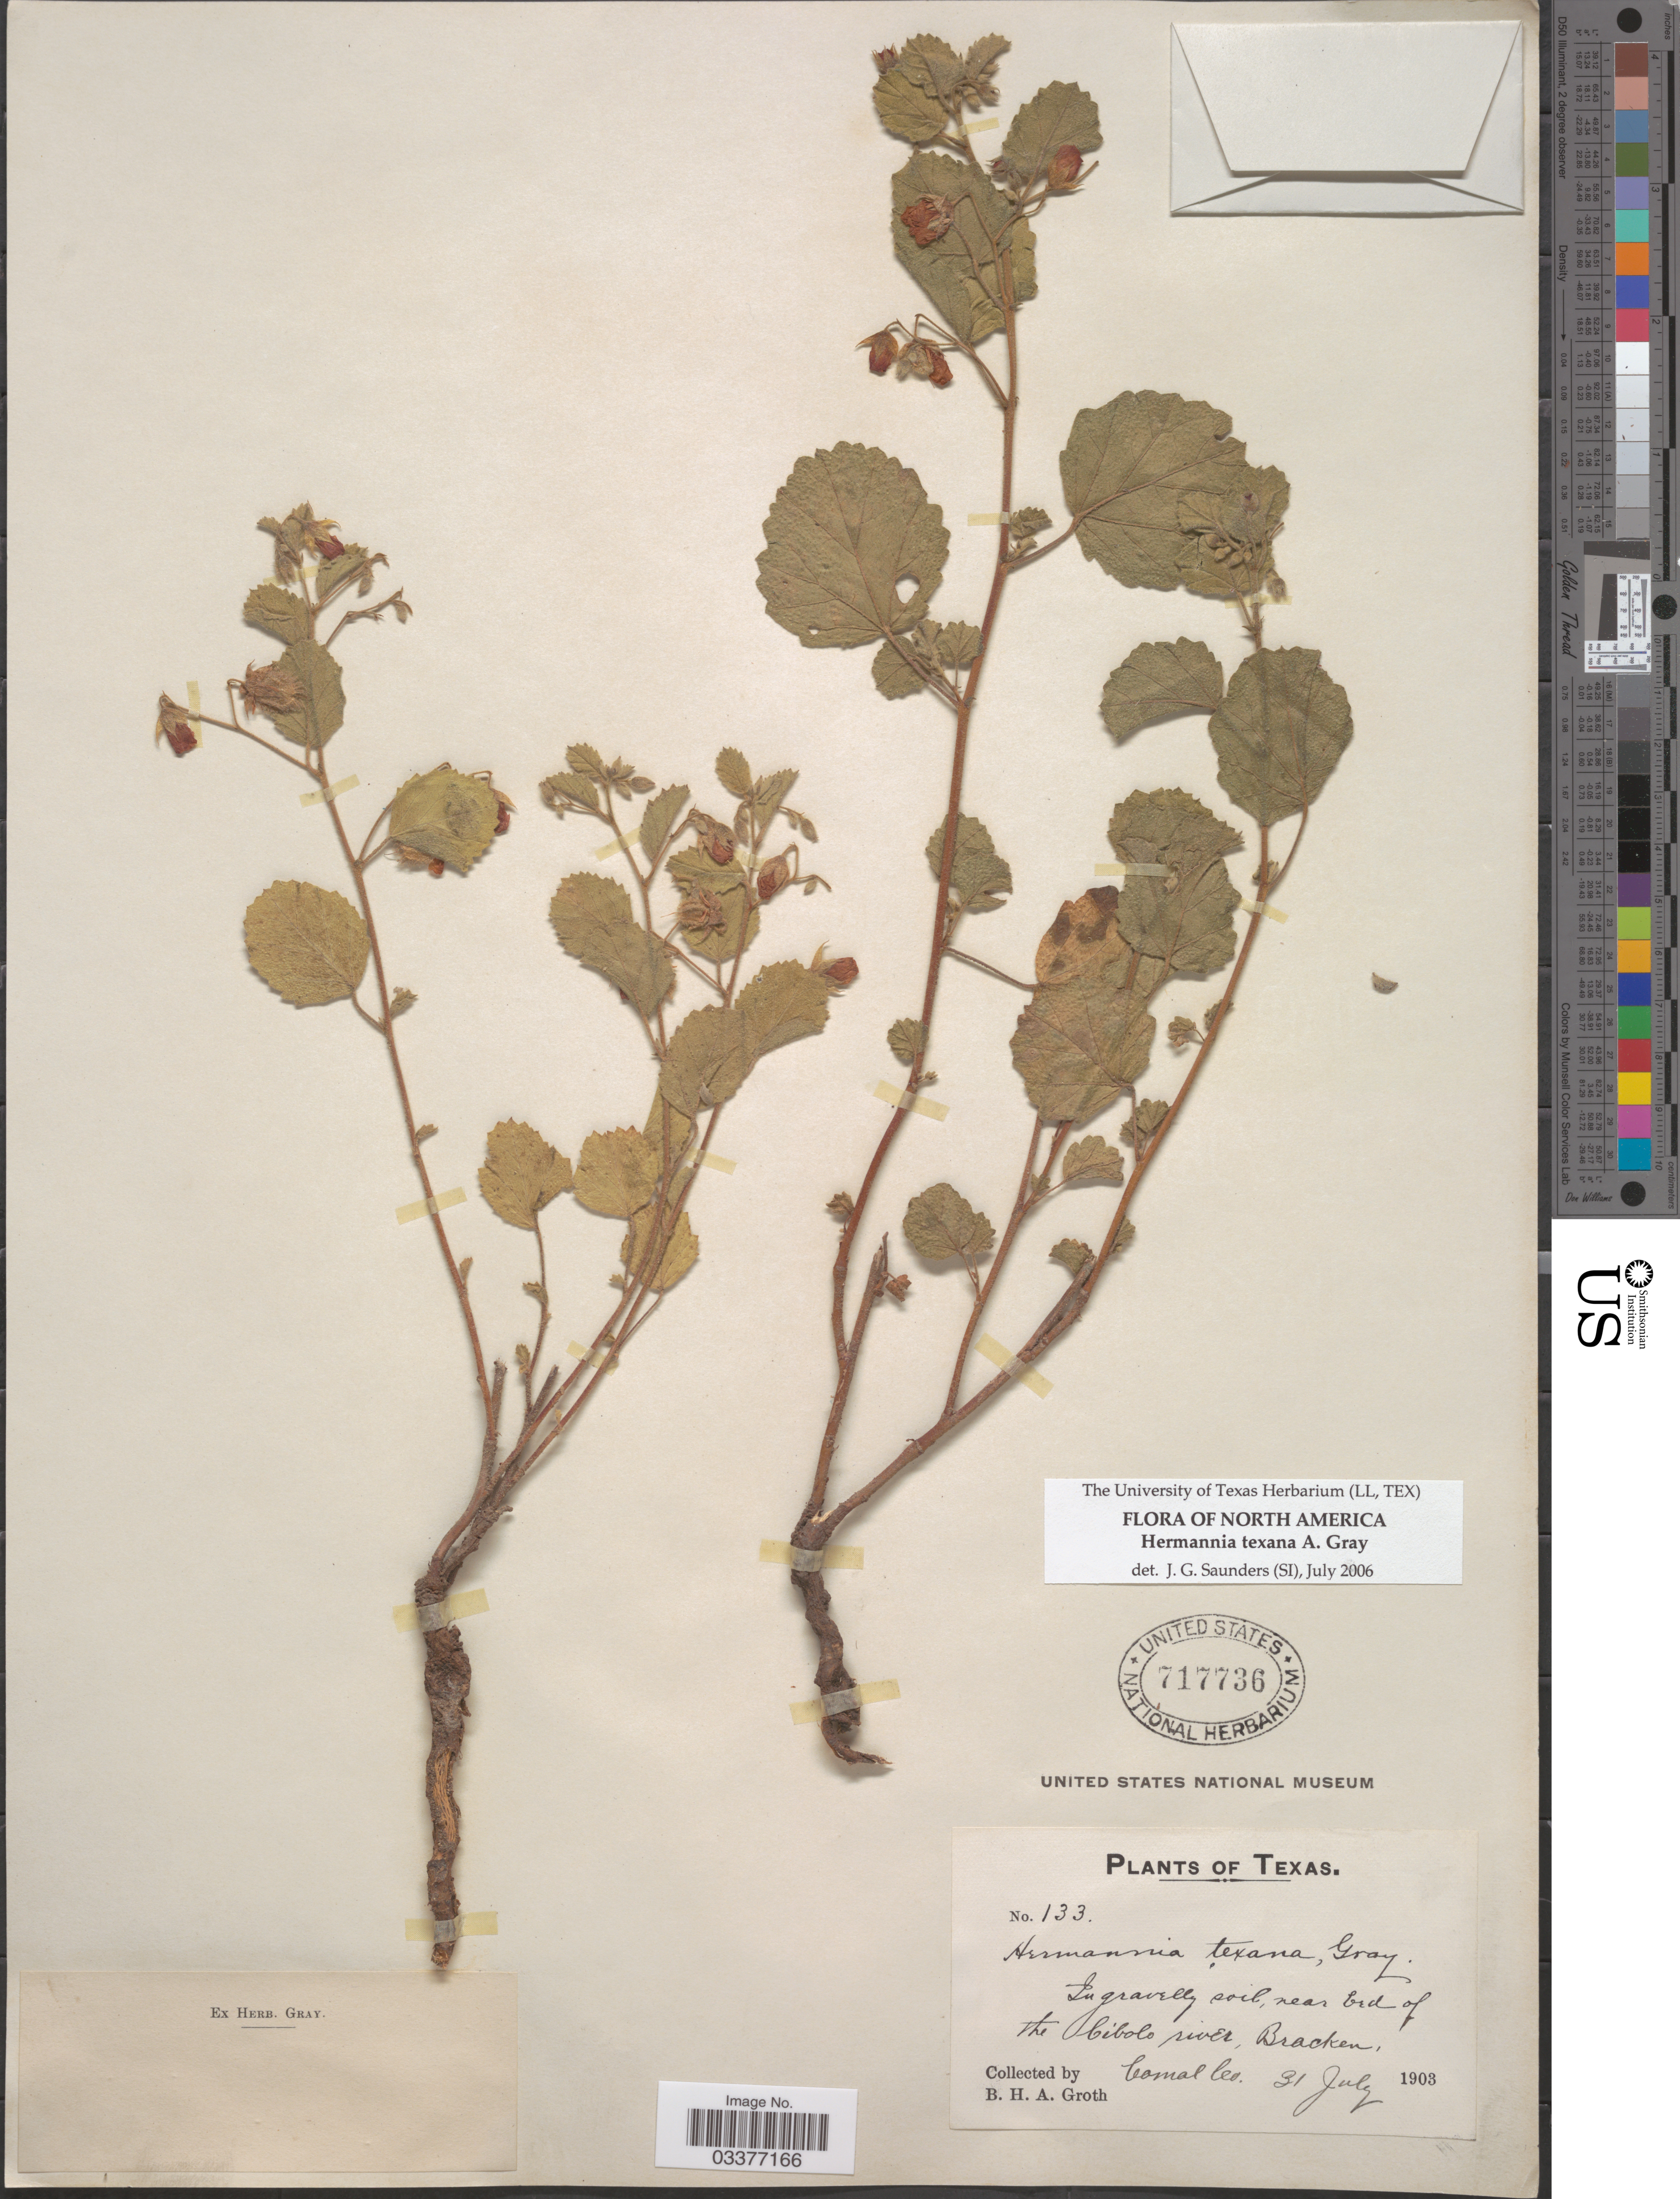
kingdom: Plantae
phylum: Tracheophyta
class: Magnoliopsida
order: Malvales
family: Malvaceae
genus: Hermannia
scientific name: Hermannia texana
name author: A. Gray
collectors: B. Groth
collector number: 133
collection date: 1903-07-31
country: United States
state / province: Texas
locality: Near bed of the Cibolo River, Bracken. Comal Co.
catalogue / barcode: US 717736